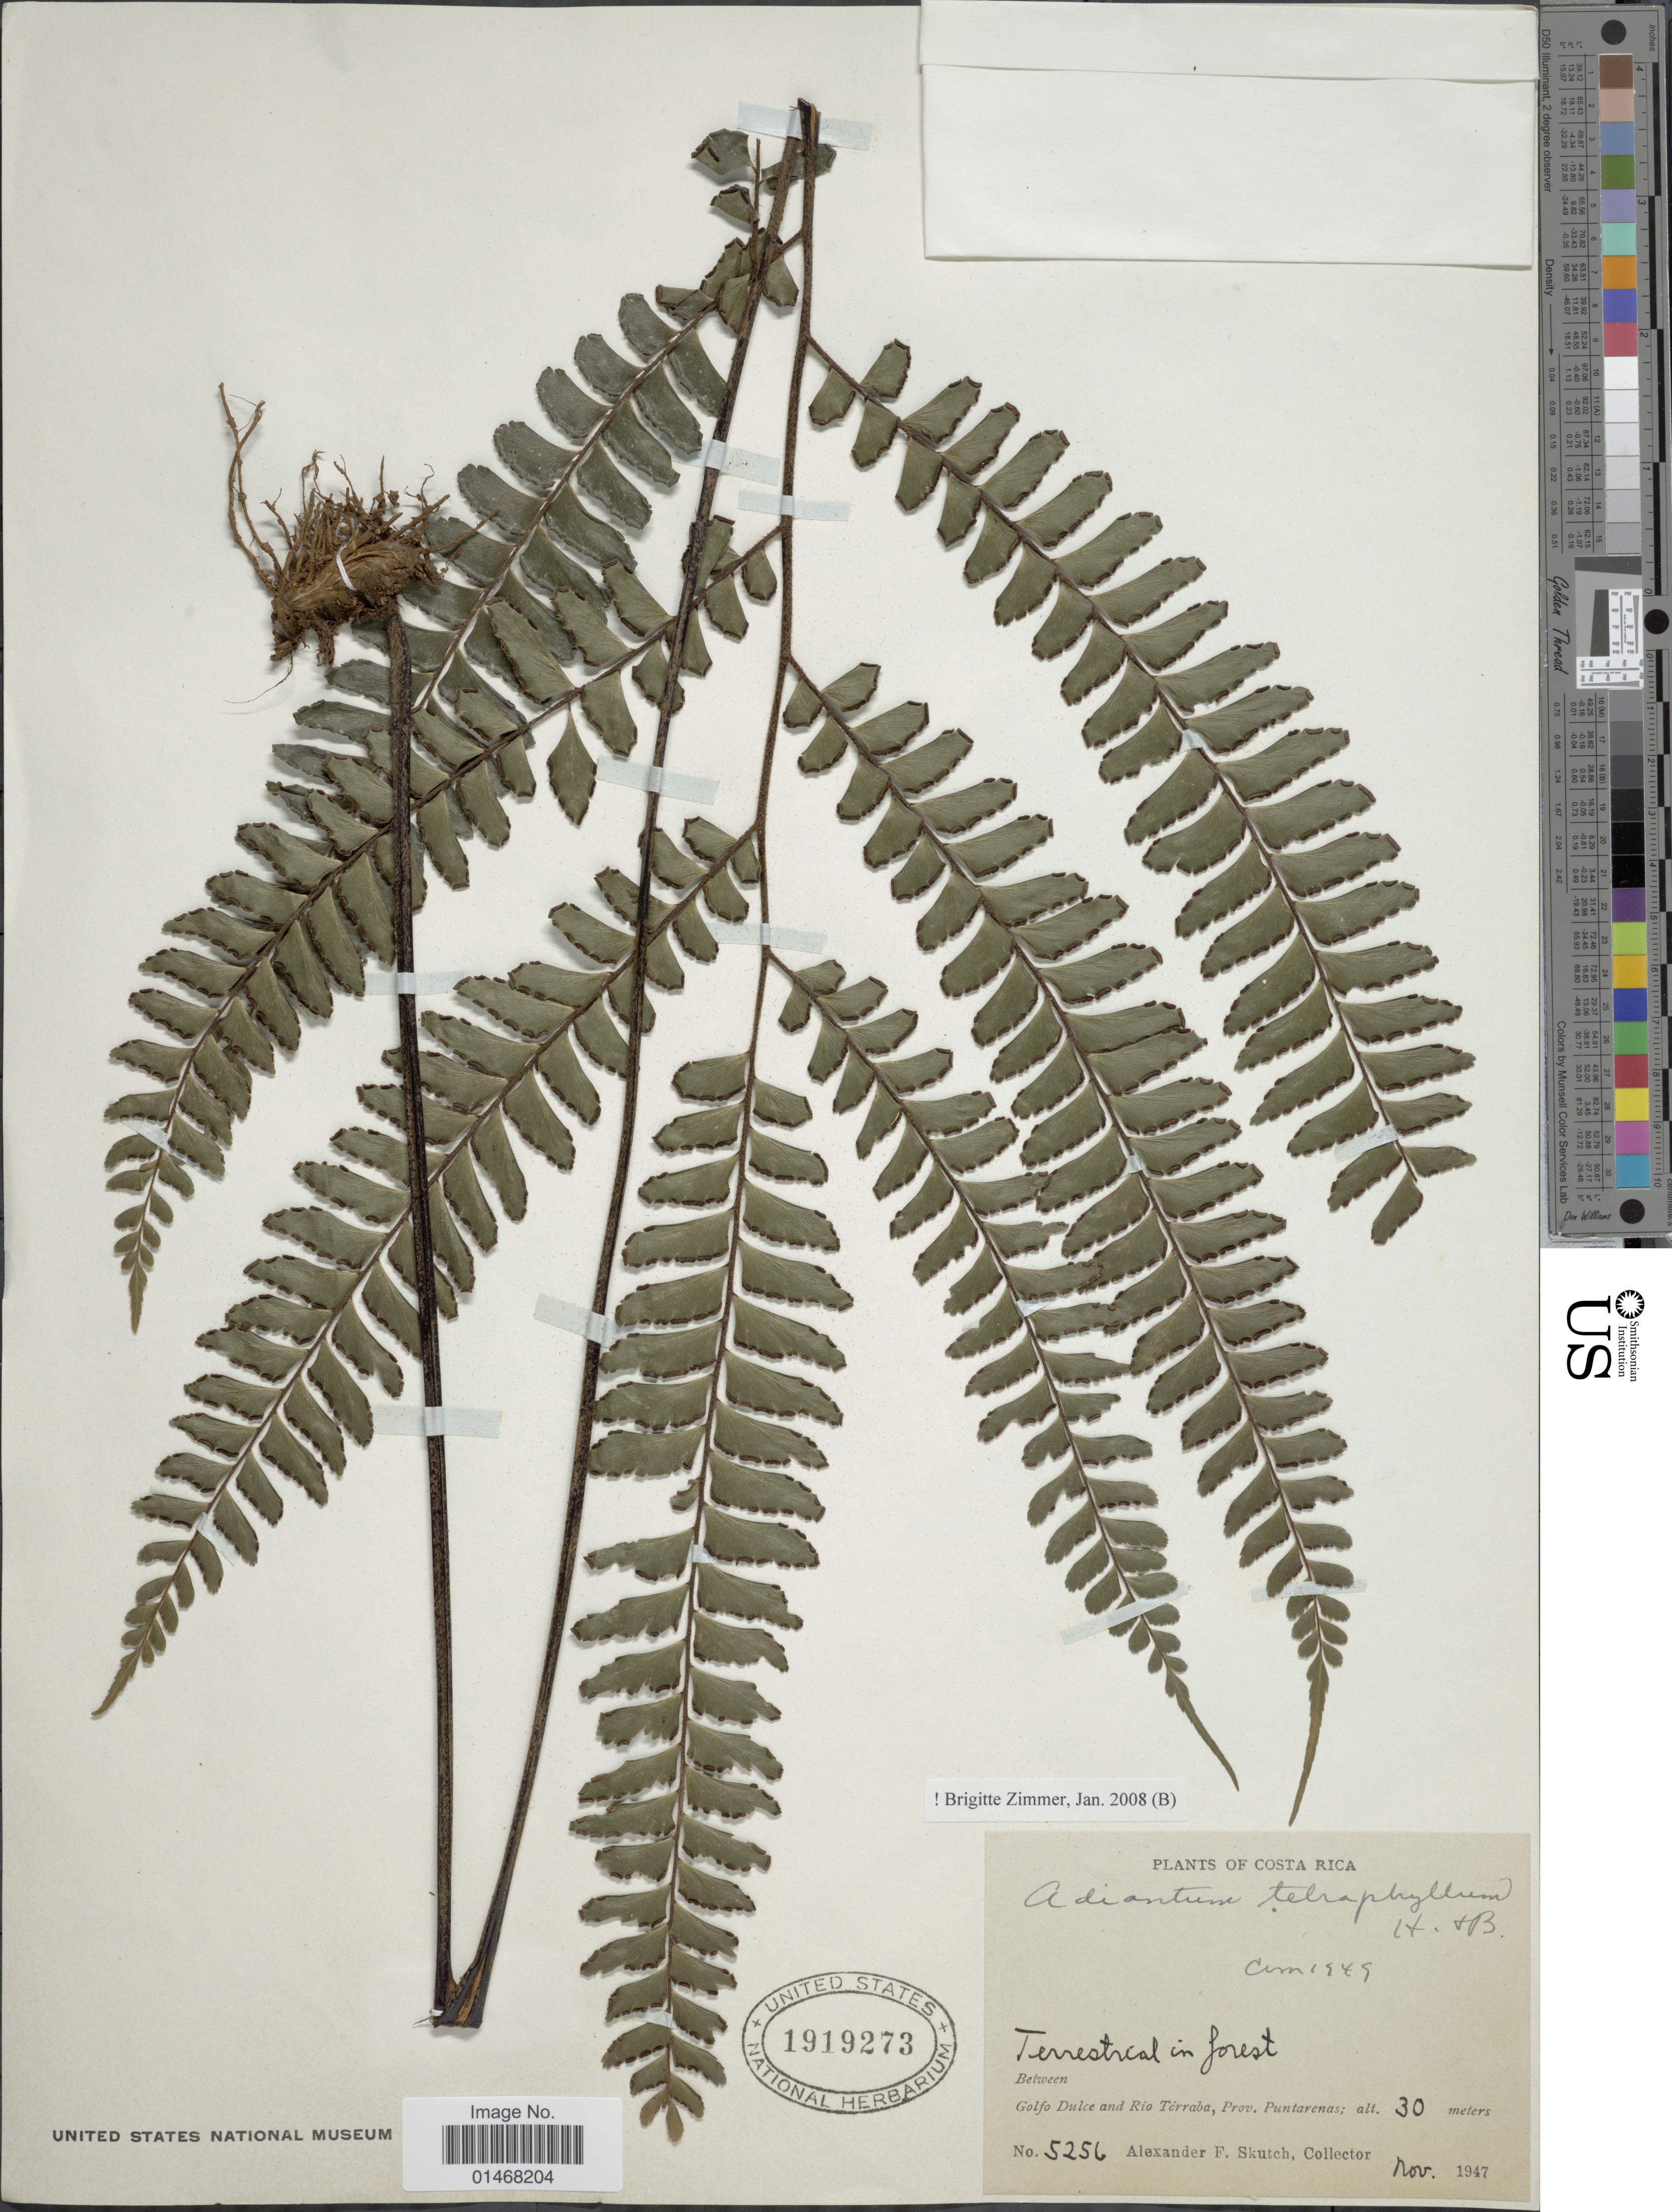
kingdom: Plantae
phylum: Tracheophyta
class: Polypodiopsida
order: Polypodiales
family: Pteridaceae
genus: Adiantum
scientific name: Adiantum tetraphyllum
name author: Humb. & Bonpl. ex Willd.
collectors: A. F. Skutch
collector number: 5256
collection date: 1947-11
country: Costa Rica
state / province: Puntarenas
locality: Terrestial in forest Between Golfo Dulce and Rio Térraba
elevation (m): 30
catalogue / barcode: US 1919273